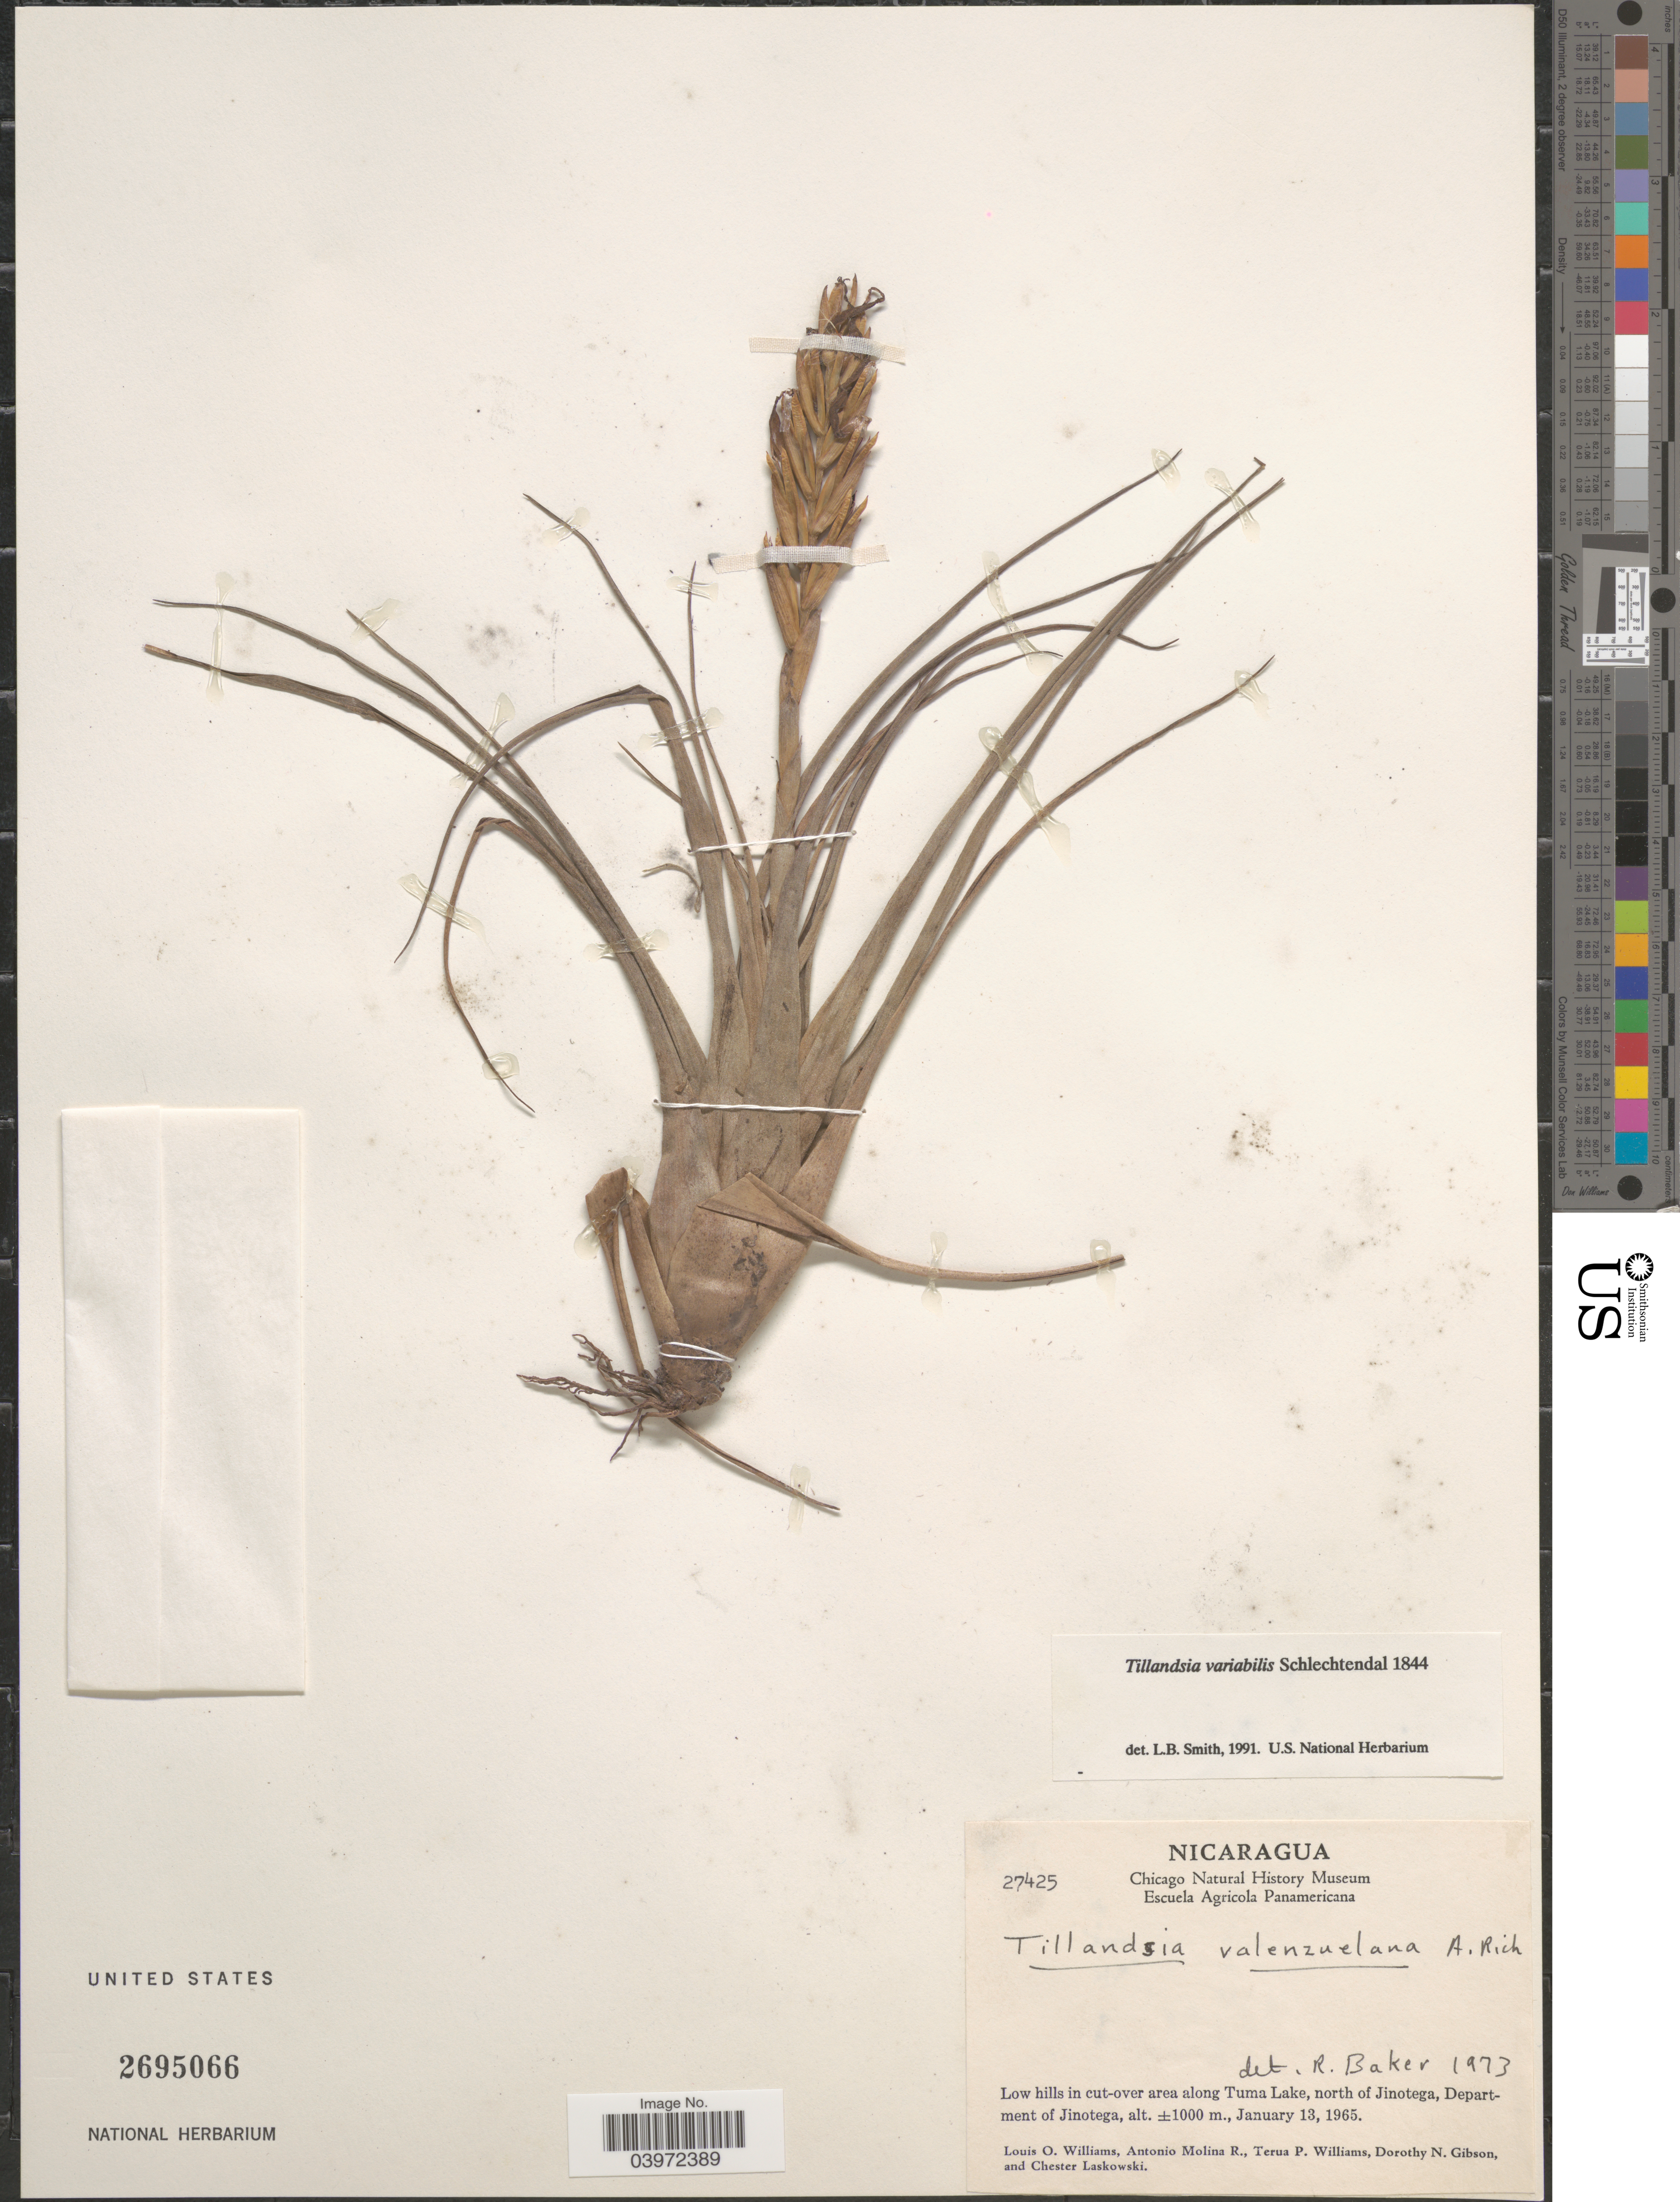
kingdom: Plantae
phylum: Tracheophyta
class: Liliopsida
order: Poales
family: Bromeliaceae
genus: Tillandsia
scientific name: Tillandsia variabilis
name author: Schltdl.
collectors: L. O. Williams, A. Molina R., T. Williams, D. N. Gibson & C. Laskowski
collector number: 27425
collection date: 1965-01-13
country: Nicaragua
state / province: Jinotega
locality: Low hills in cut-over area along Tuma Lake, north of Jinotega, Department of Jinotega.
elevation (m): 1000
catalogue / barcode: US 2695066